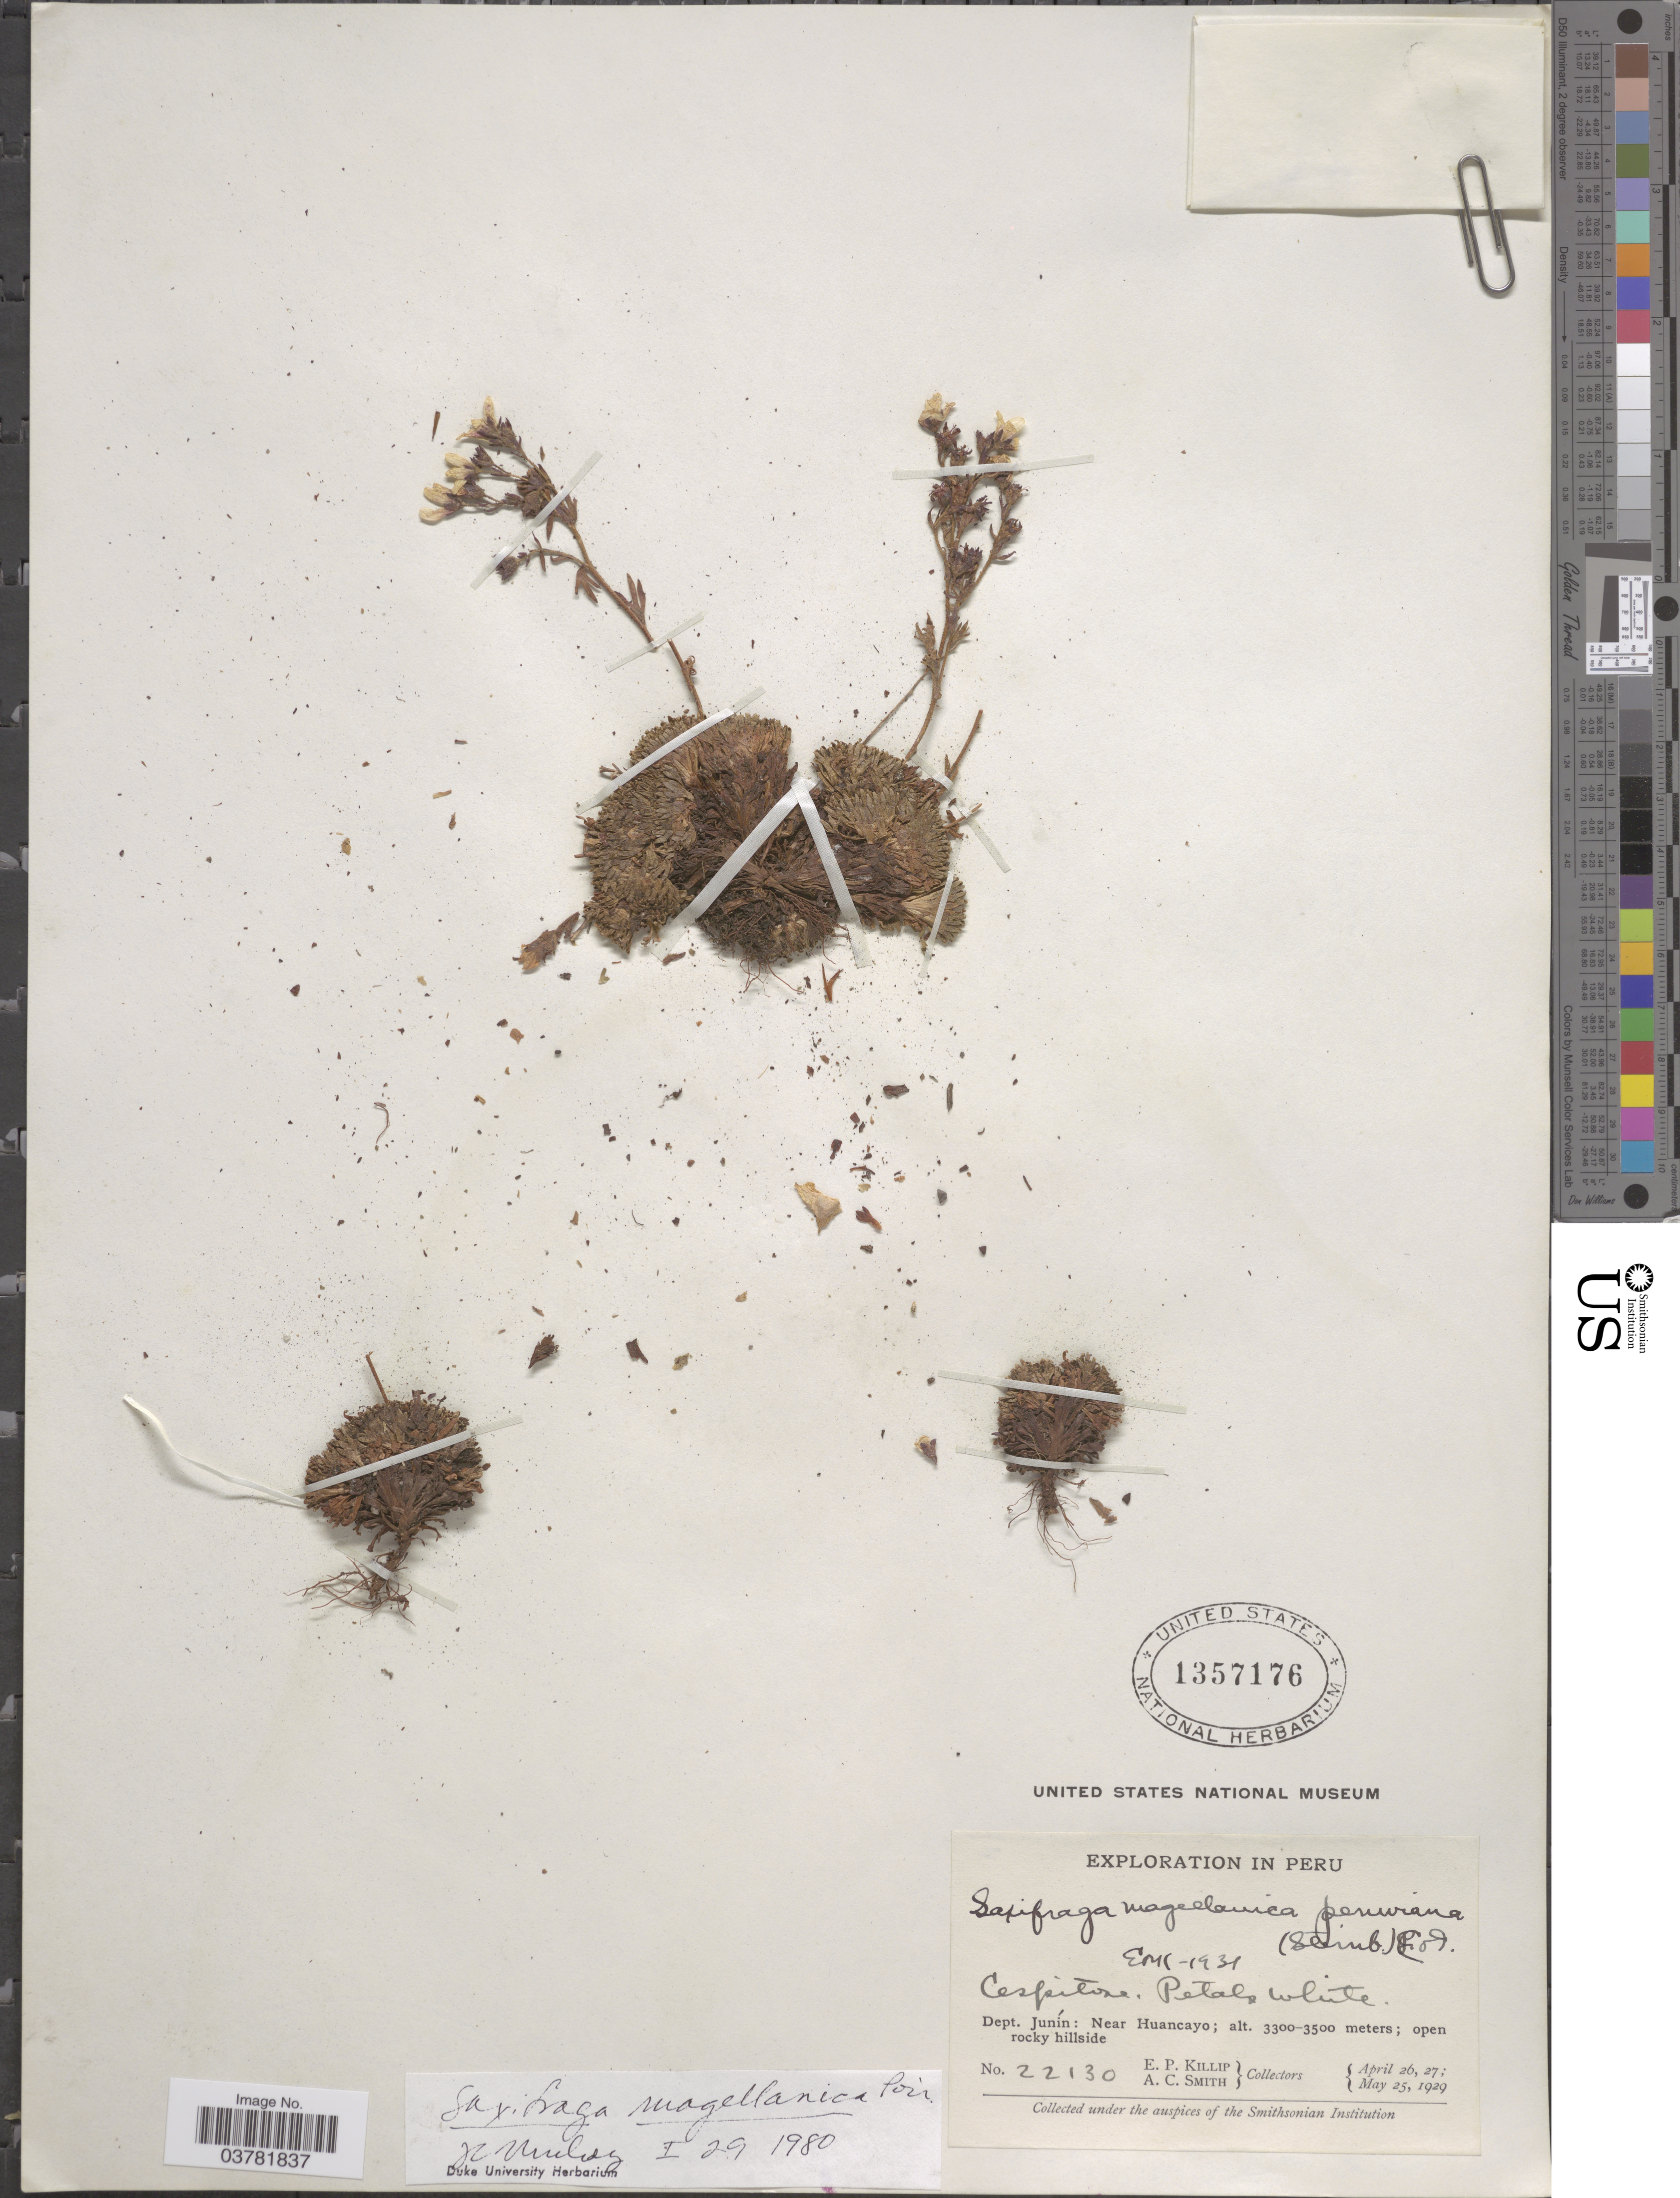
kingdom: Plantae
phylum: Tracheophyta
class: Magnoliopsida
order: Saxifragales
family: Saxifragaceae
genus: Saxifraga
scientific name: Saxifraga magellanica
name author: Poir.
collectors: E. P. Killip & A. C. Smith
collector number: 22130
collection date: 1929-04-26/1929-05-25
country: Peru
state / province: Junín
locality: Exploration in Peru. Dept. Junín: Near Huancayo; open rocky hillside.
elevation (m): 3300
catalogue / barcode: US 1357176